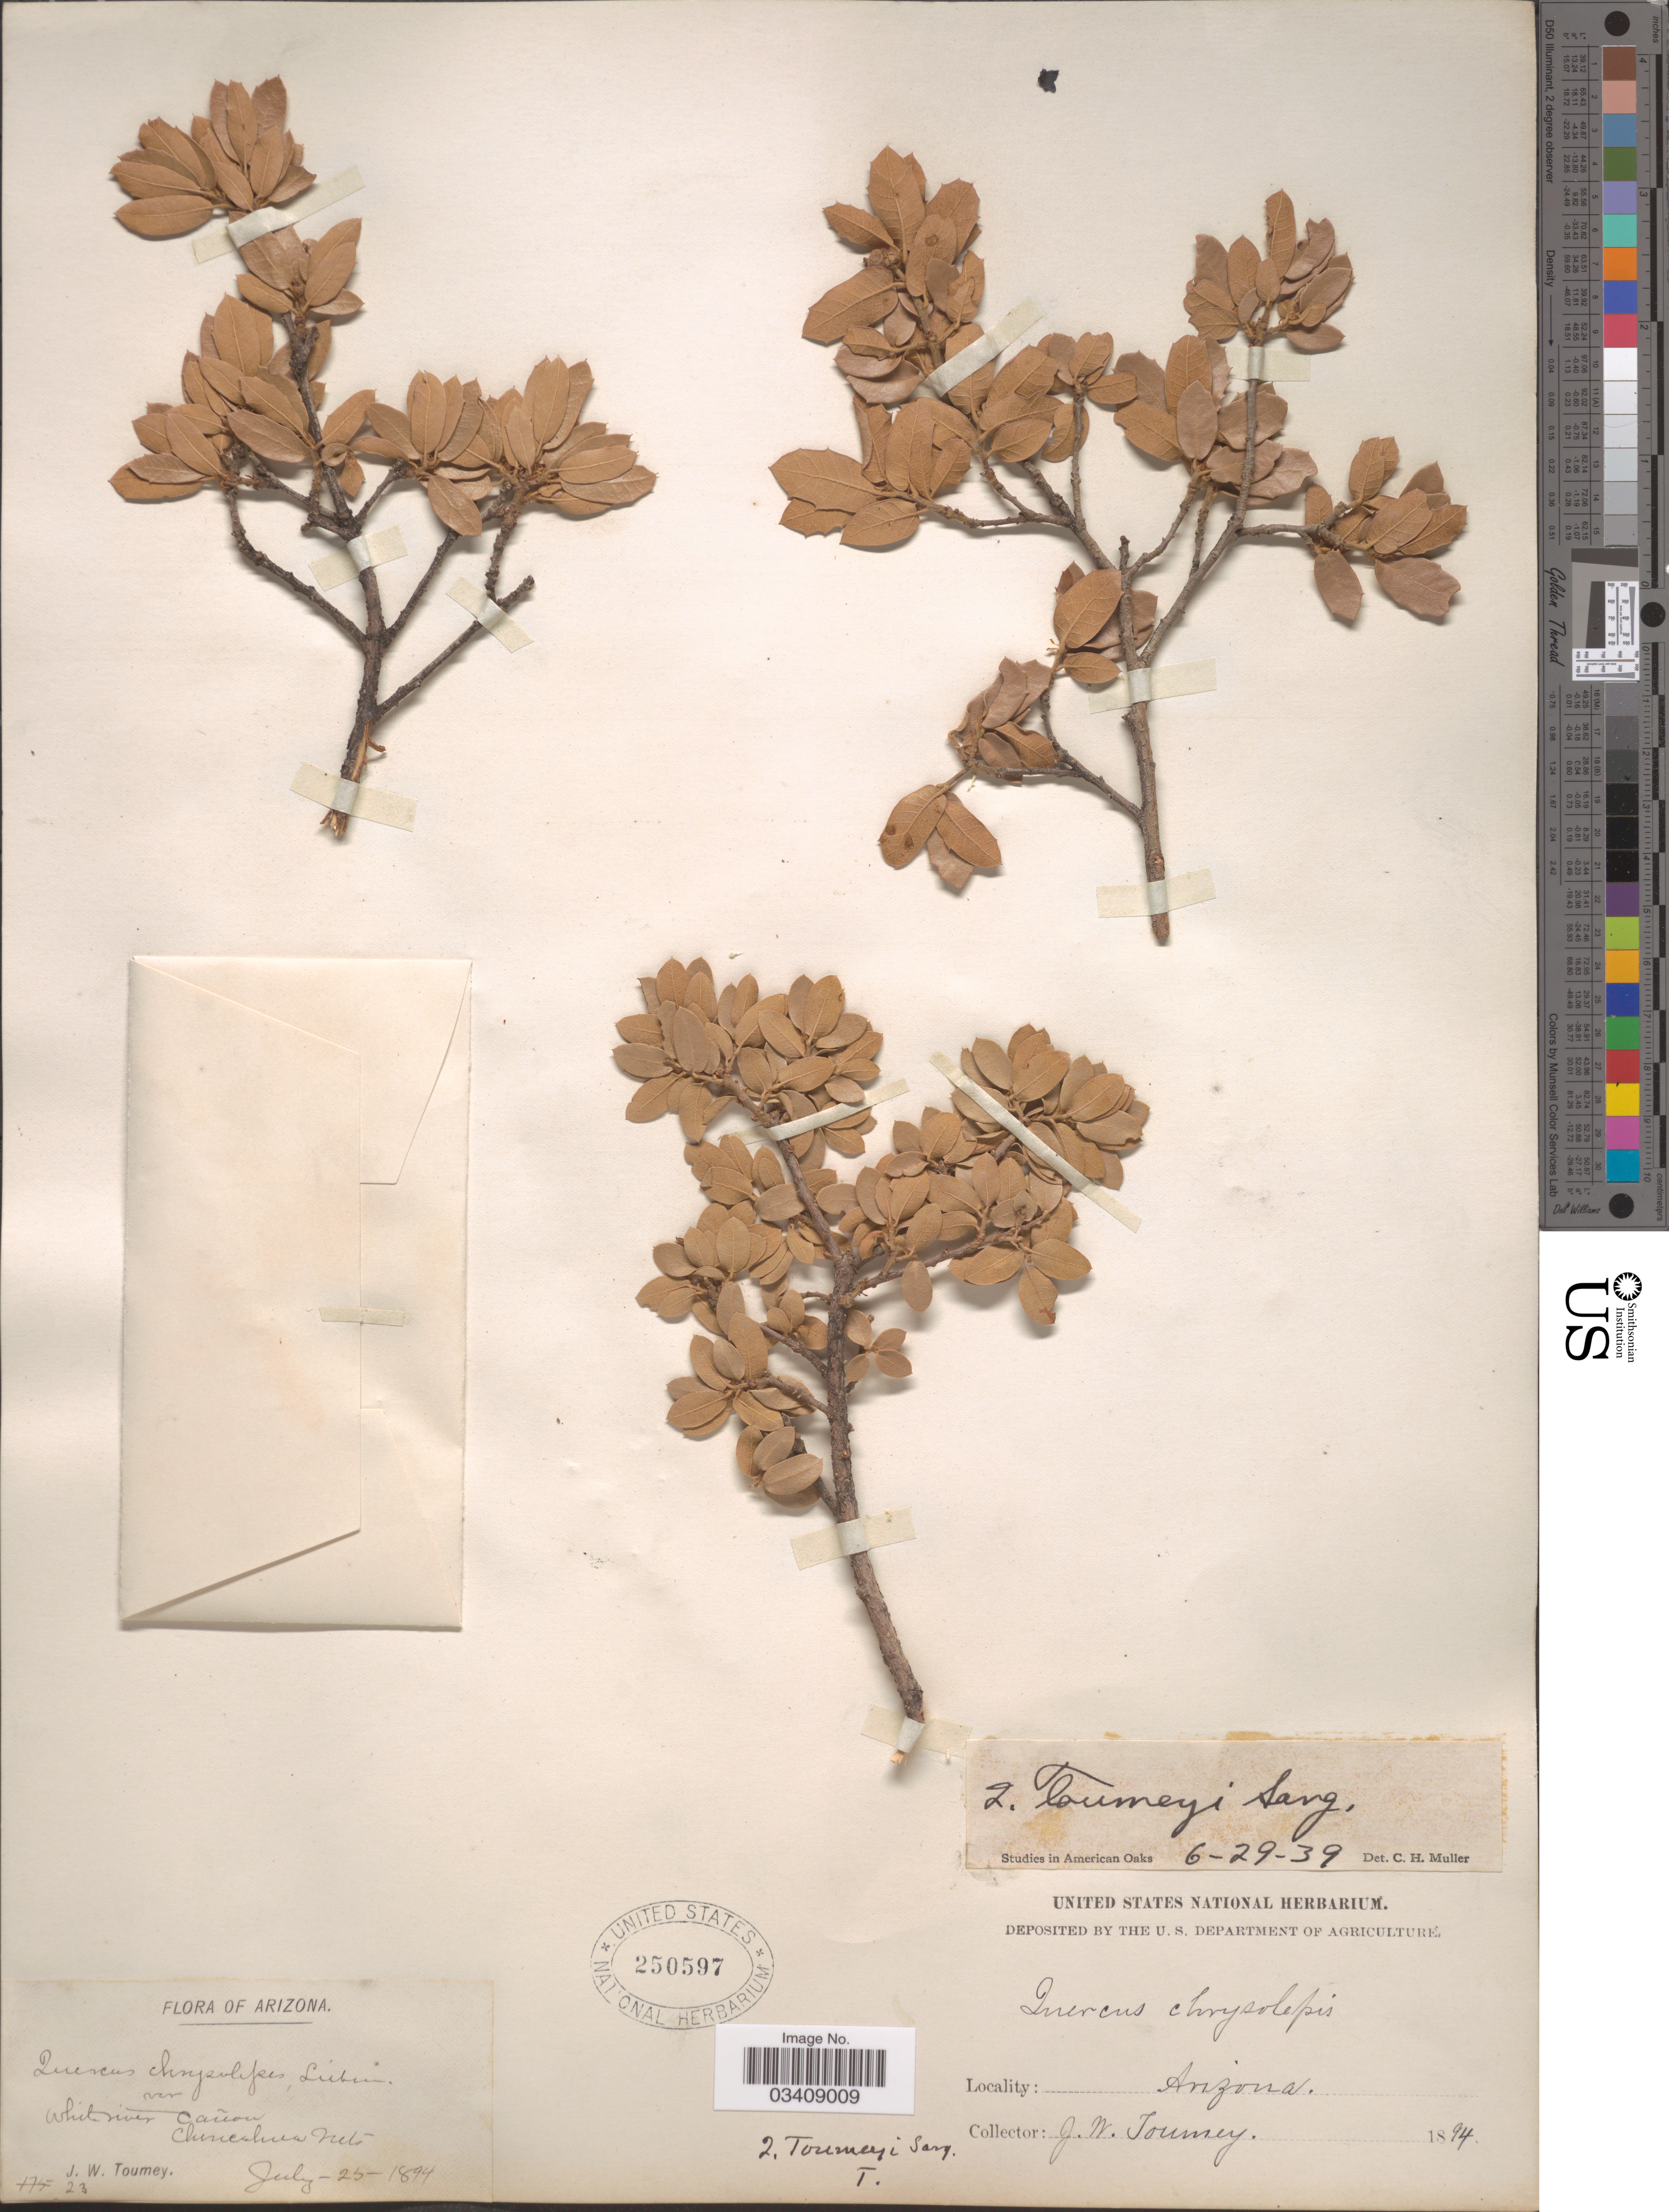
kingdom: Plantae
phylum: Tracheophyta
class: Magnoliopsida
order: Fagales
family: Fagaceae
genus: Quercus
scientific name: Quercus toumeyi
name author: Sarg.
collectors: J. W. Toumey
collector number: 23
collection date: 1894-07-25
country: United States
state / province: Arizona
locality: White river Cañon, Chiricahua Mts.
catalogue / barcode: US 250597